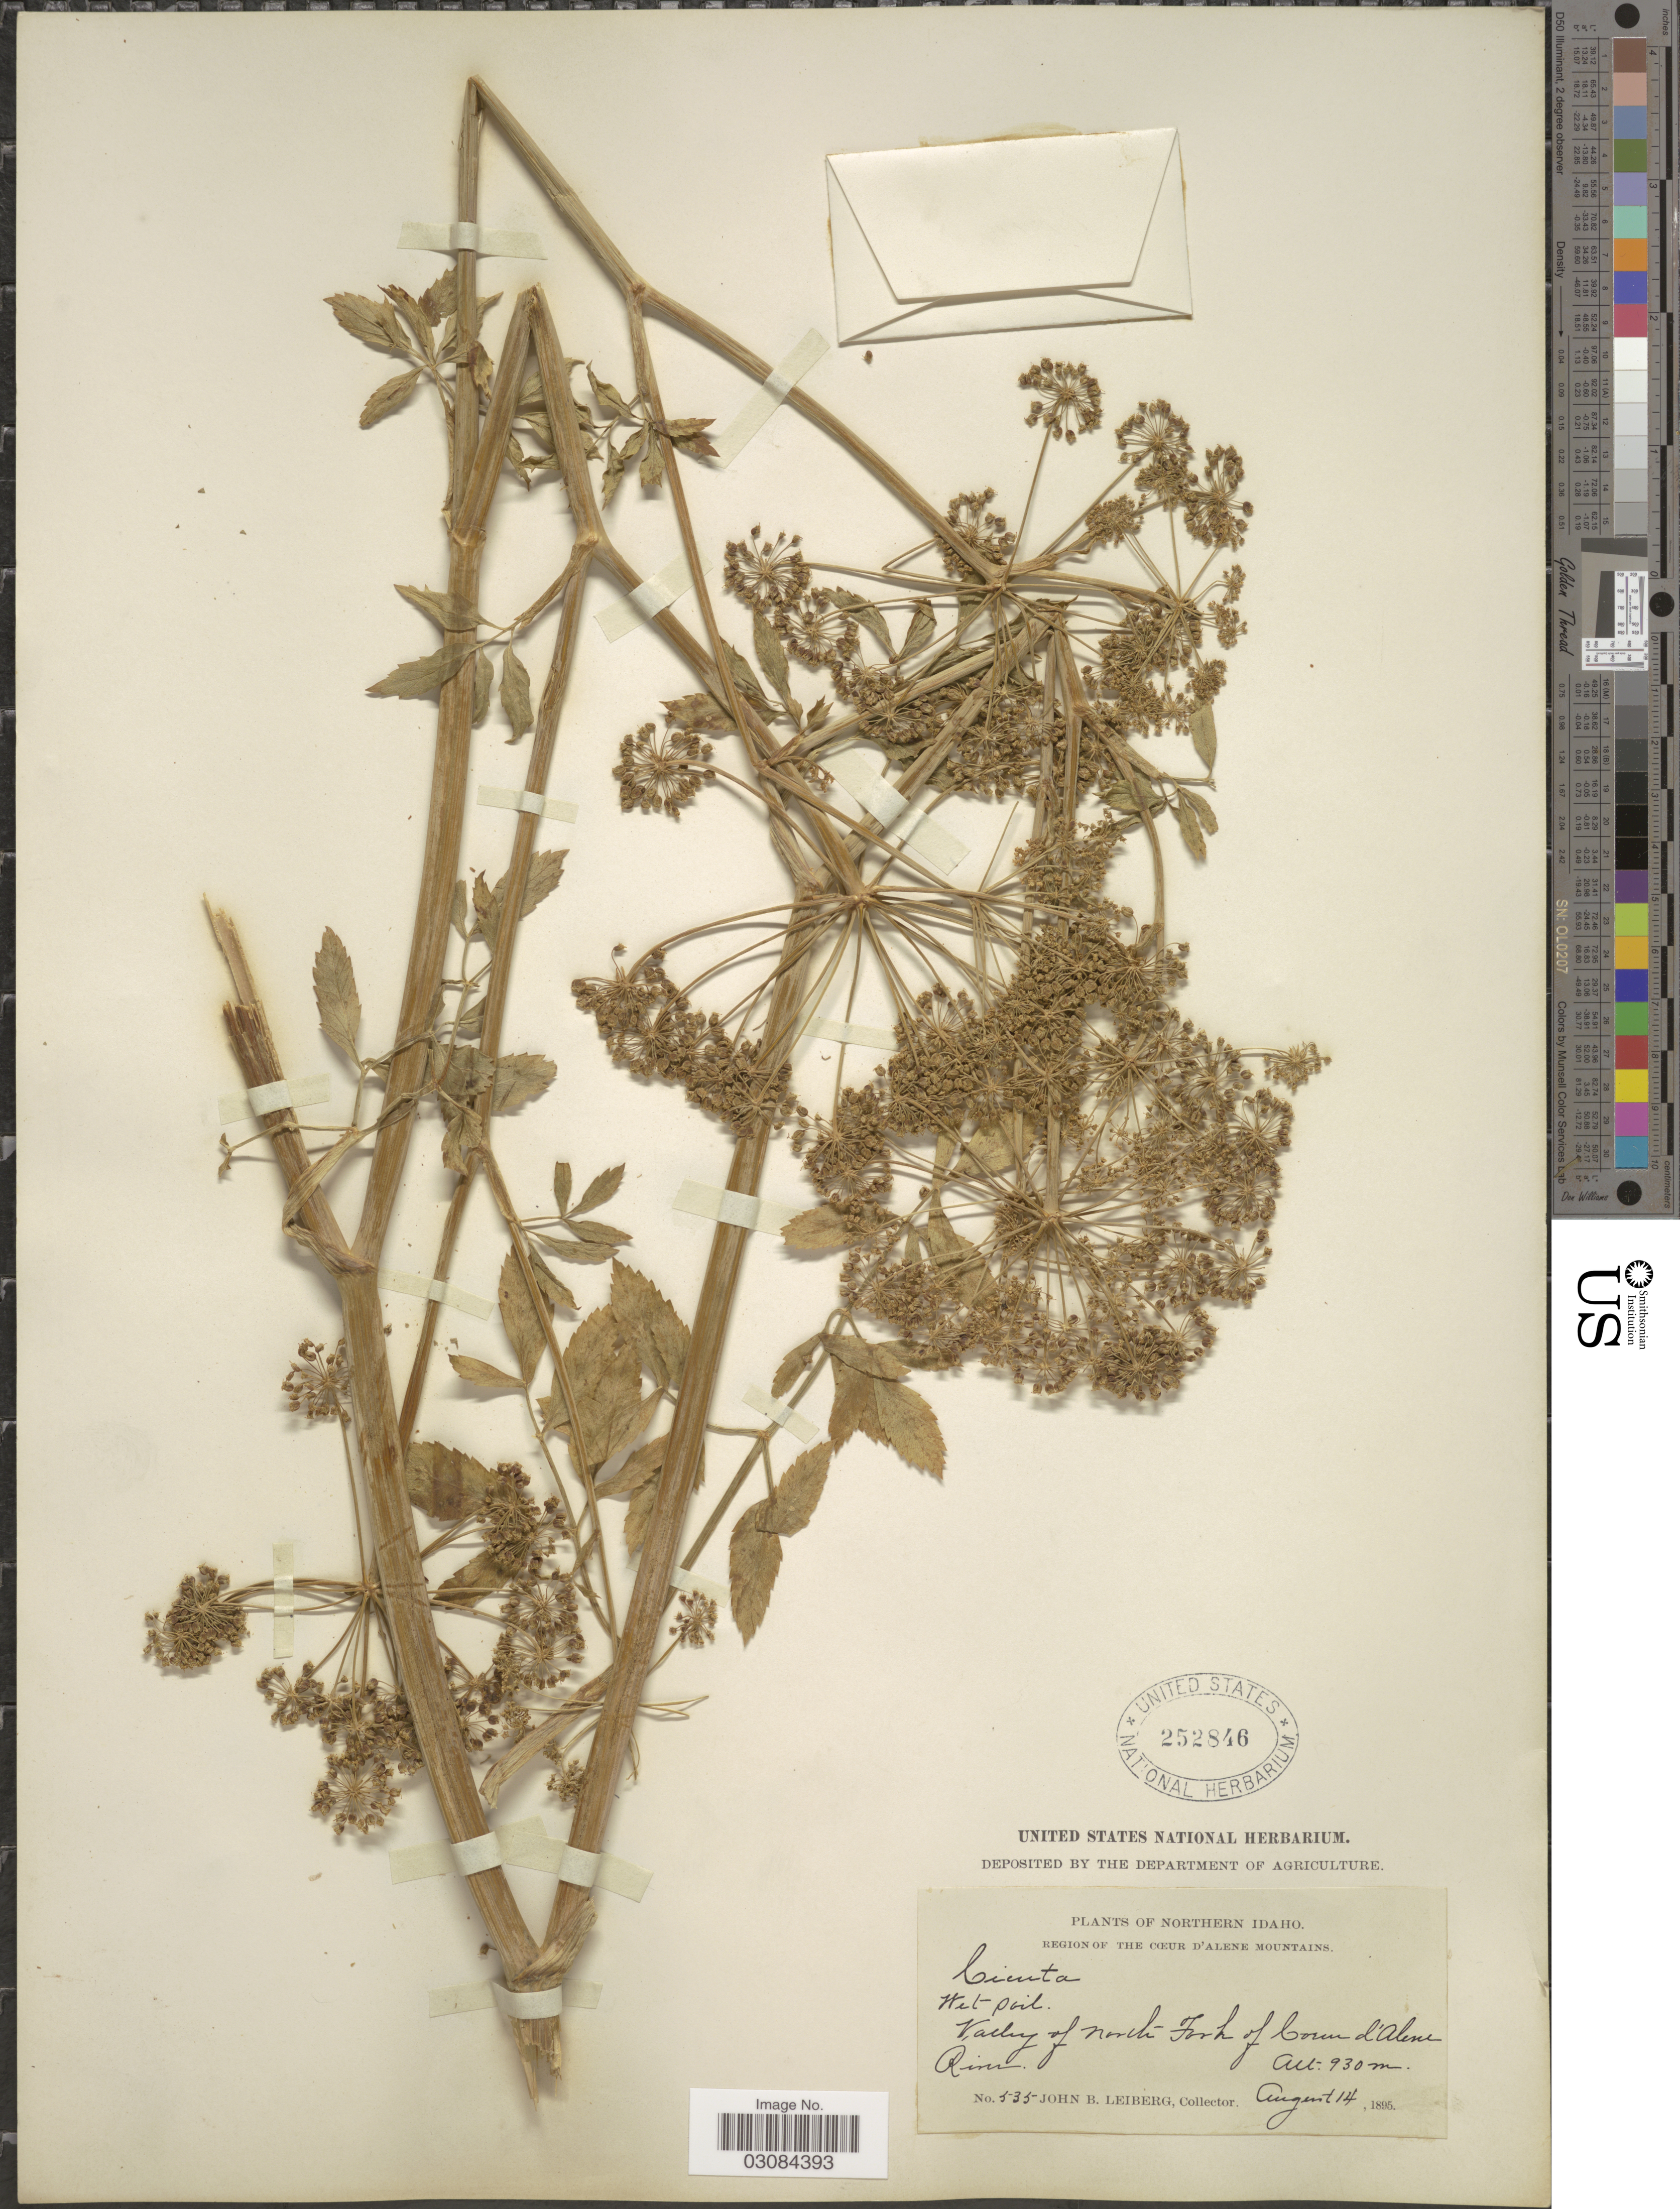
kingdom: Plantae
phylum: Tracheophyta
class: Magnoliopsida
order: Apiales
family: Apiaceae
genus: Cicuta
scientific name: Cicuta douglasii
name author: (DC.) J.M. Coult. & Rose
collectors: J. Leiberg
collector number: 535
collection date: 1895-08-14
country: United States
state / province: Idaho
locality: Northern Idaho. Region of the Coeur d'Alene Mountains. Valley of North Fork of Coeur d'Alene River.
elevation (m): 930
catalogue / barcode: US 252846